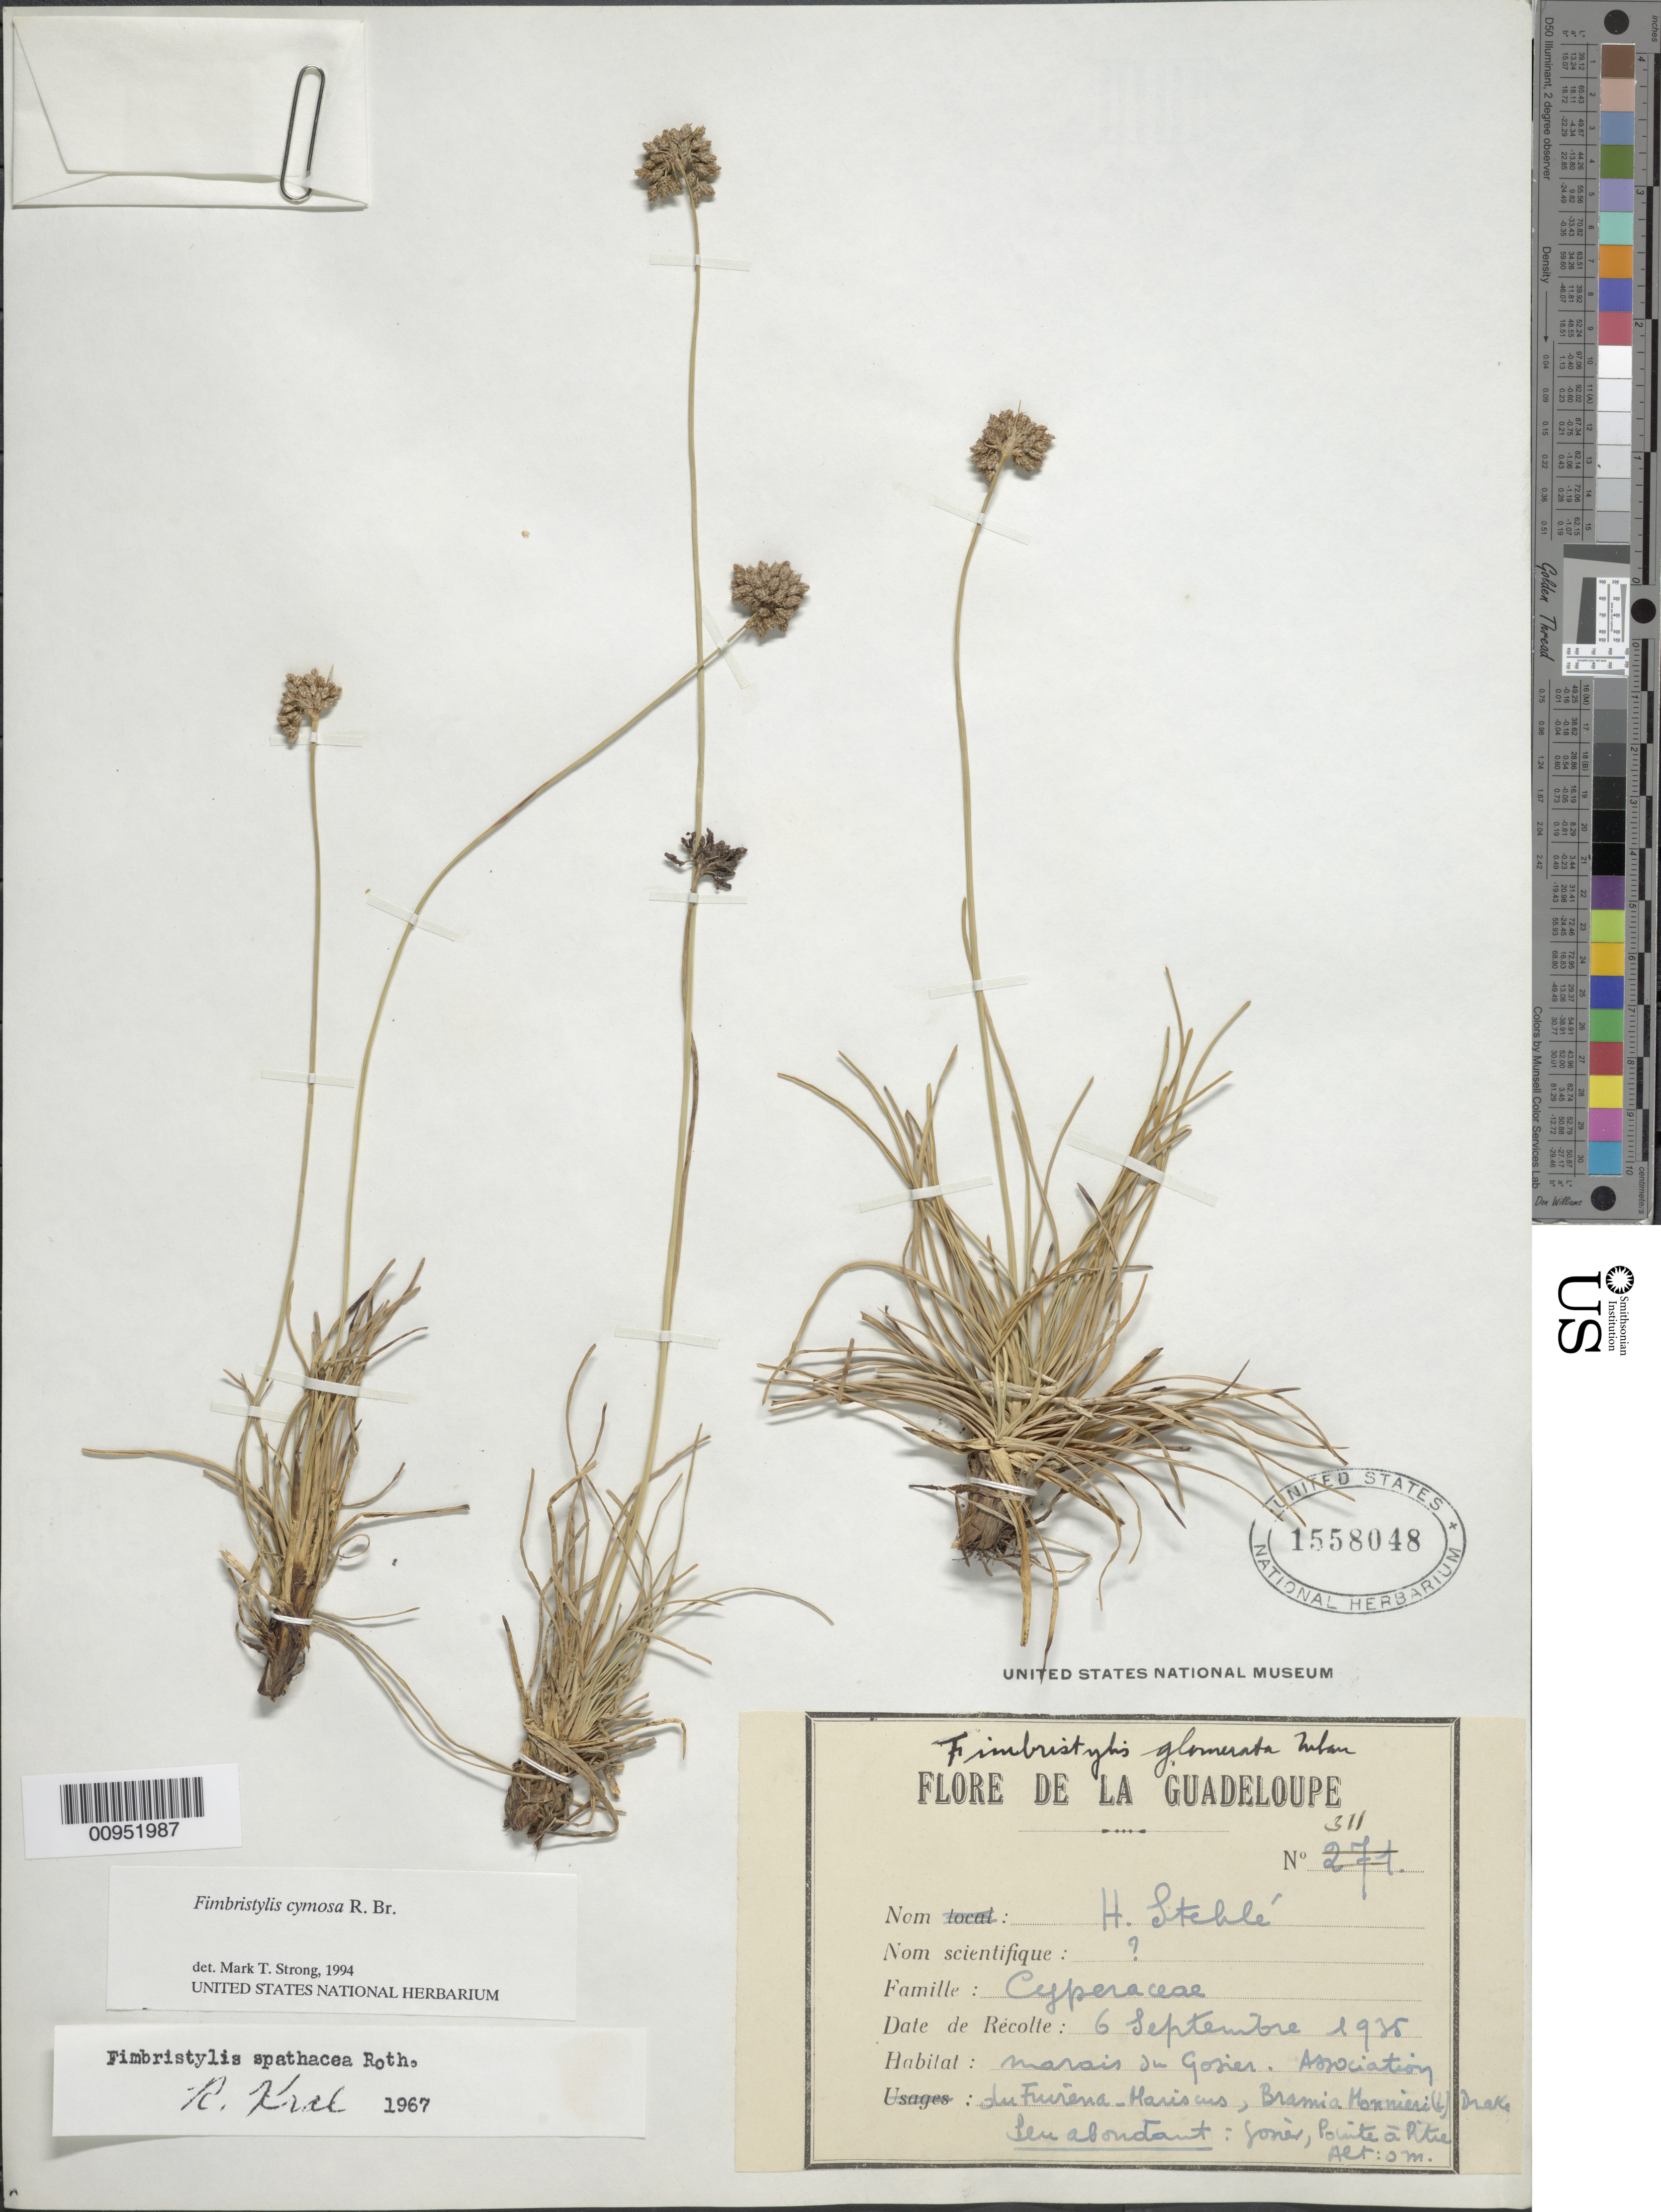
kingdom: Plantae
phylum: Tracheophyta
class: Liliopsida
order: Poales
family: Cyperaceae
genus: Fimbristylis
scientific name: Fimbristylis cymosa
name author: R. Br.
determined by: Strong, M. T., (US), Smithsonian Institution - National Museum of Natural History (UNITED STATES)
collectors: H. Stehlé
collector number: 311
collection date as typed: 06 Sep 1935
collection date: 1935-09-06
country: Guadeloupe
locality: marais du Gosiere, Pointe à Pitre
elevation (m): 0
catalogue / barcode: US 1558048